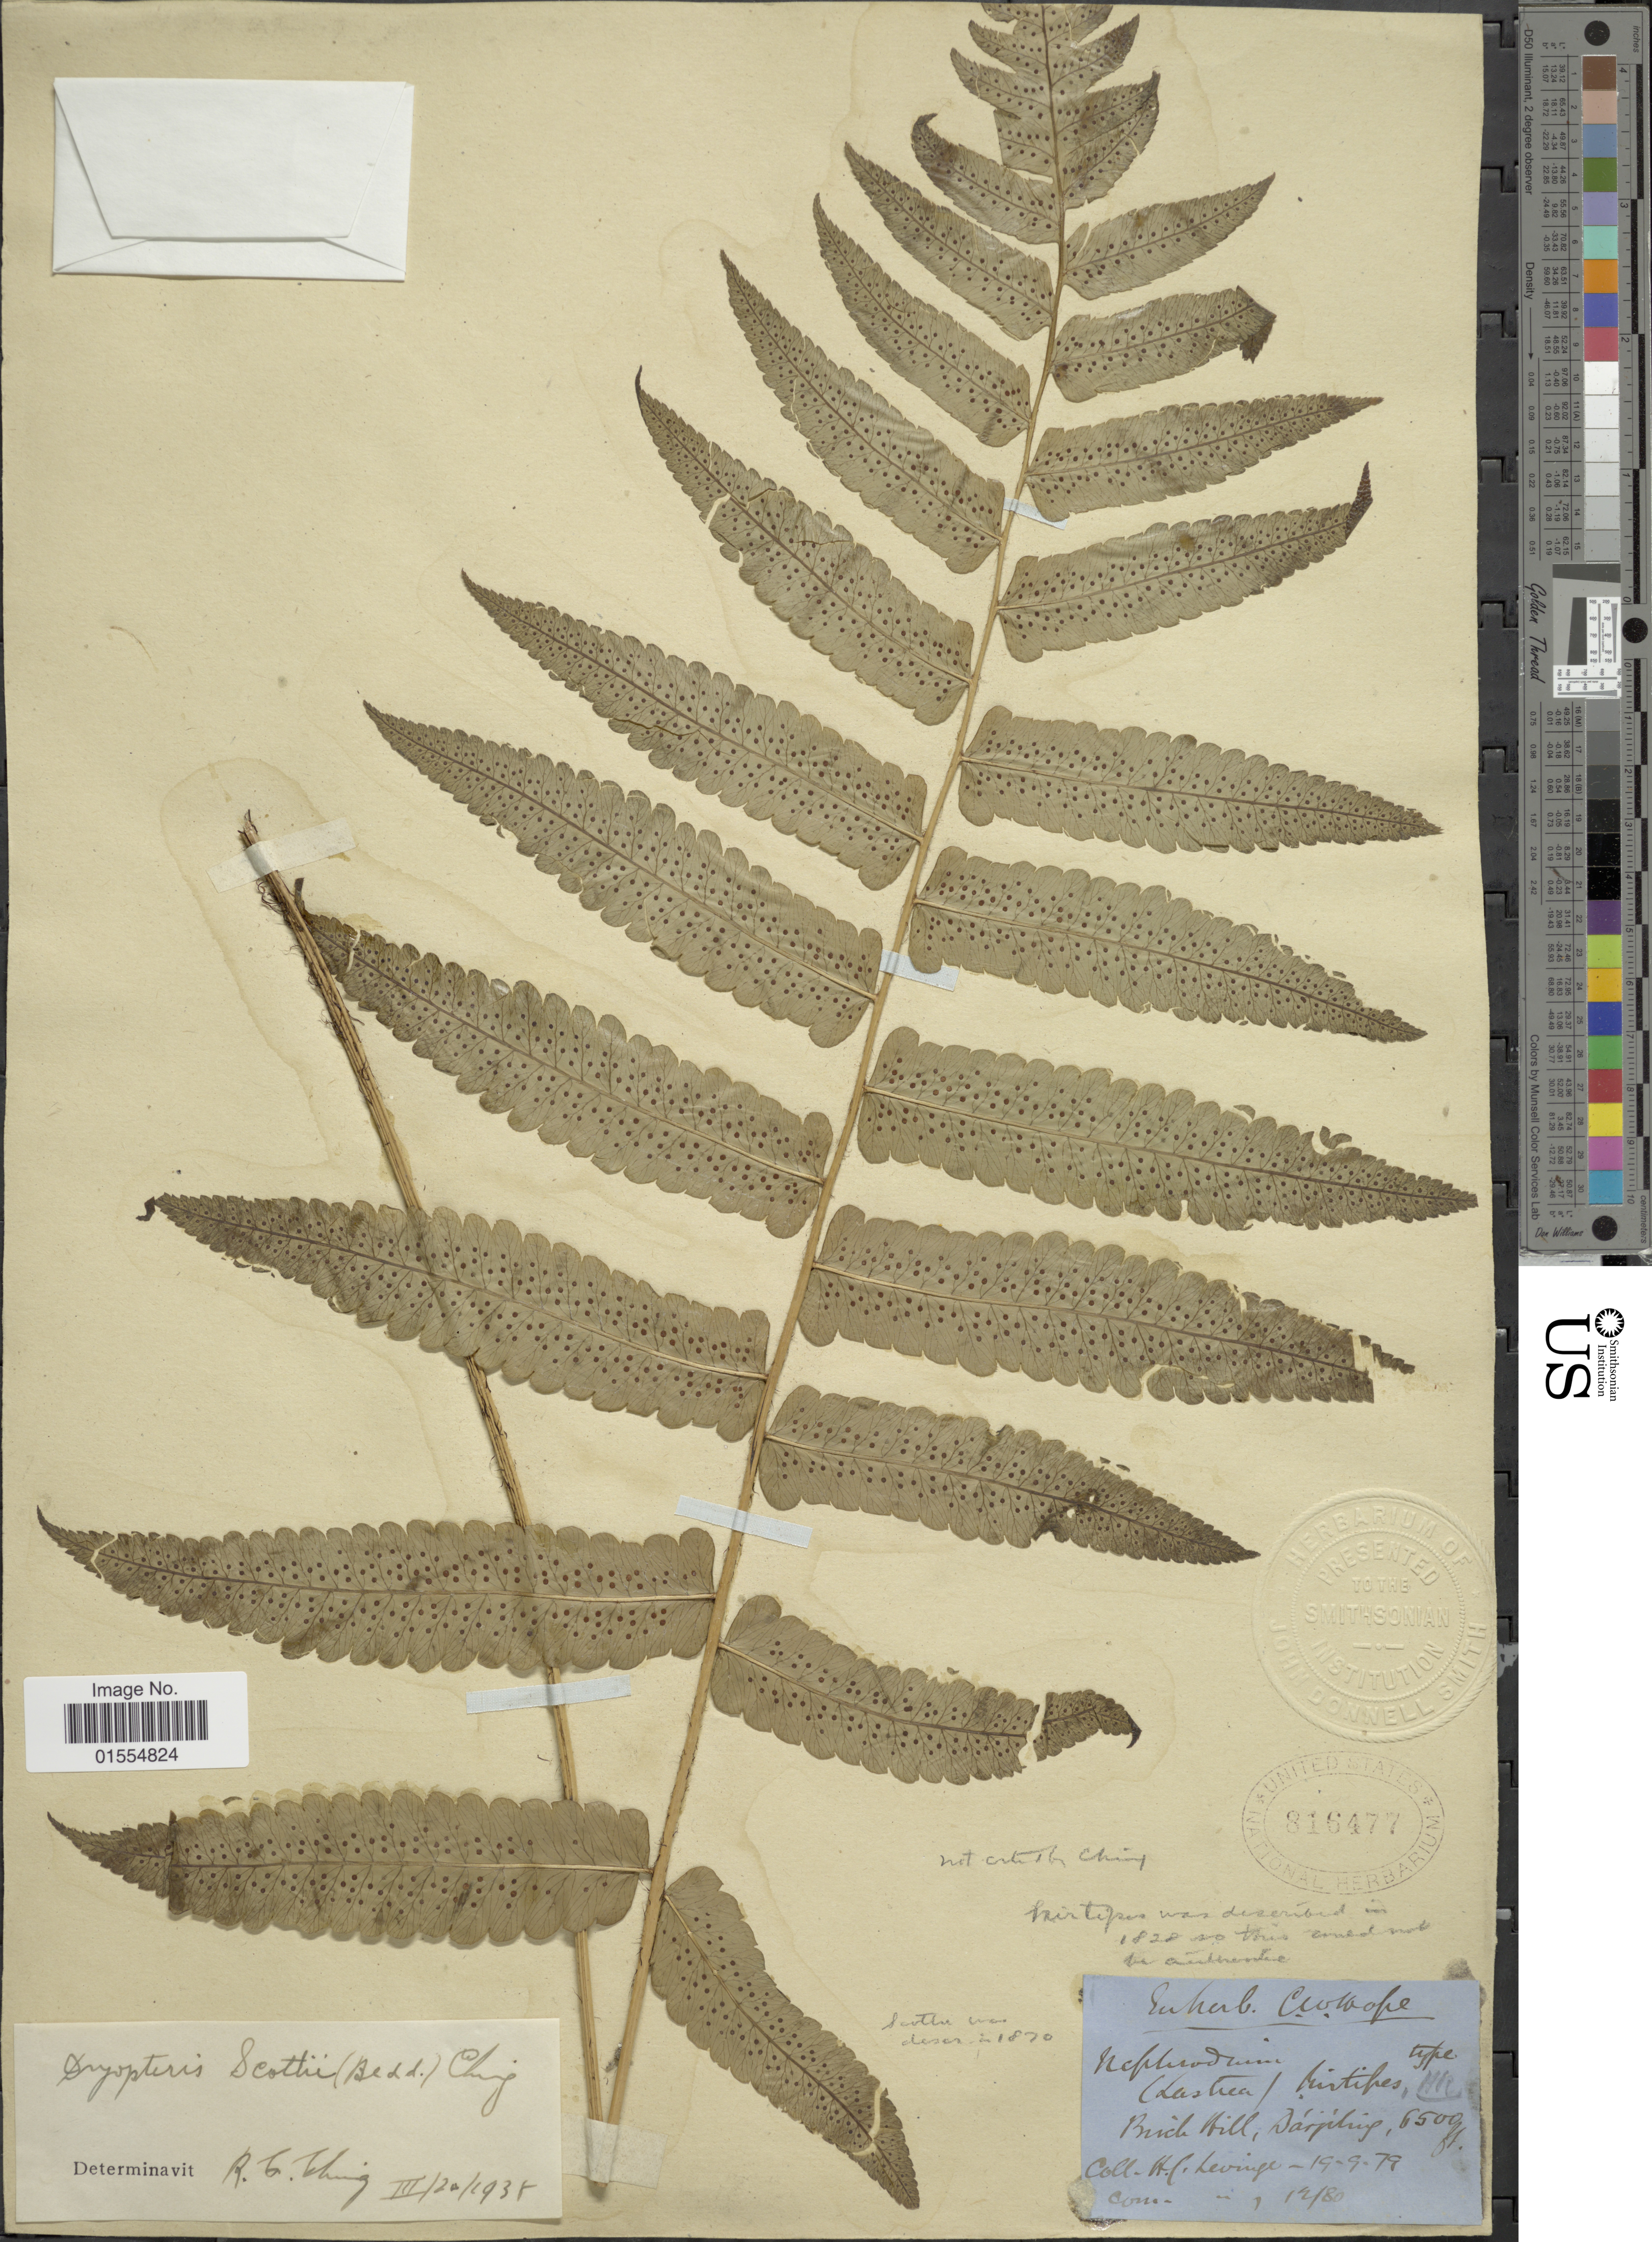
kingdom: Plantae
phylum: Tracheophyta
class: Polypodiopsida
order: Polypodiales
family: Dryopteridaceae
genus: Dryopteris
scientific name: Dryopteris scottii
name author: (Bedd.) Ching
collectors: H. Levinge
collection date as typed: Transcribed d/m/y: 19/9/79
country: India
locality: Birch Hill, Darjiling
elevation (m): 1981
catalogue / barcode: US 816477